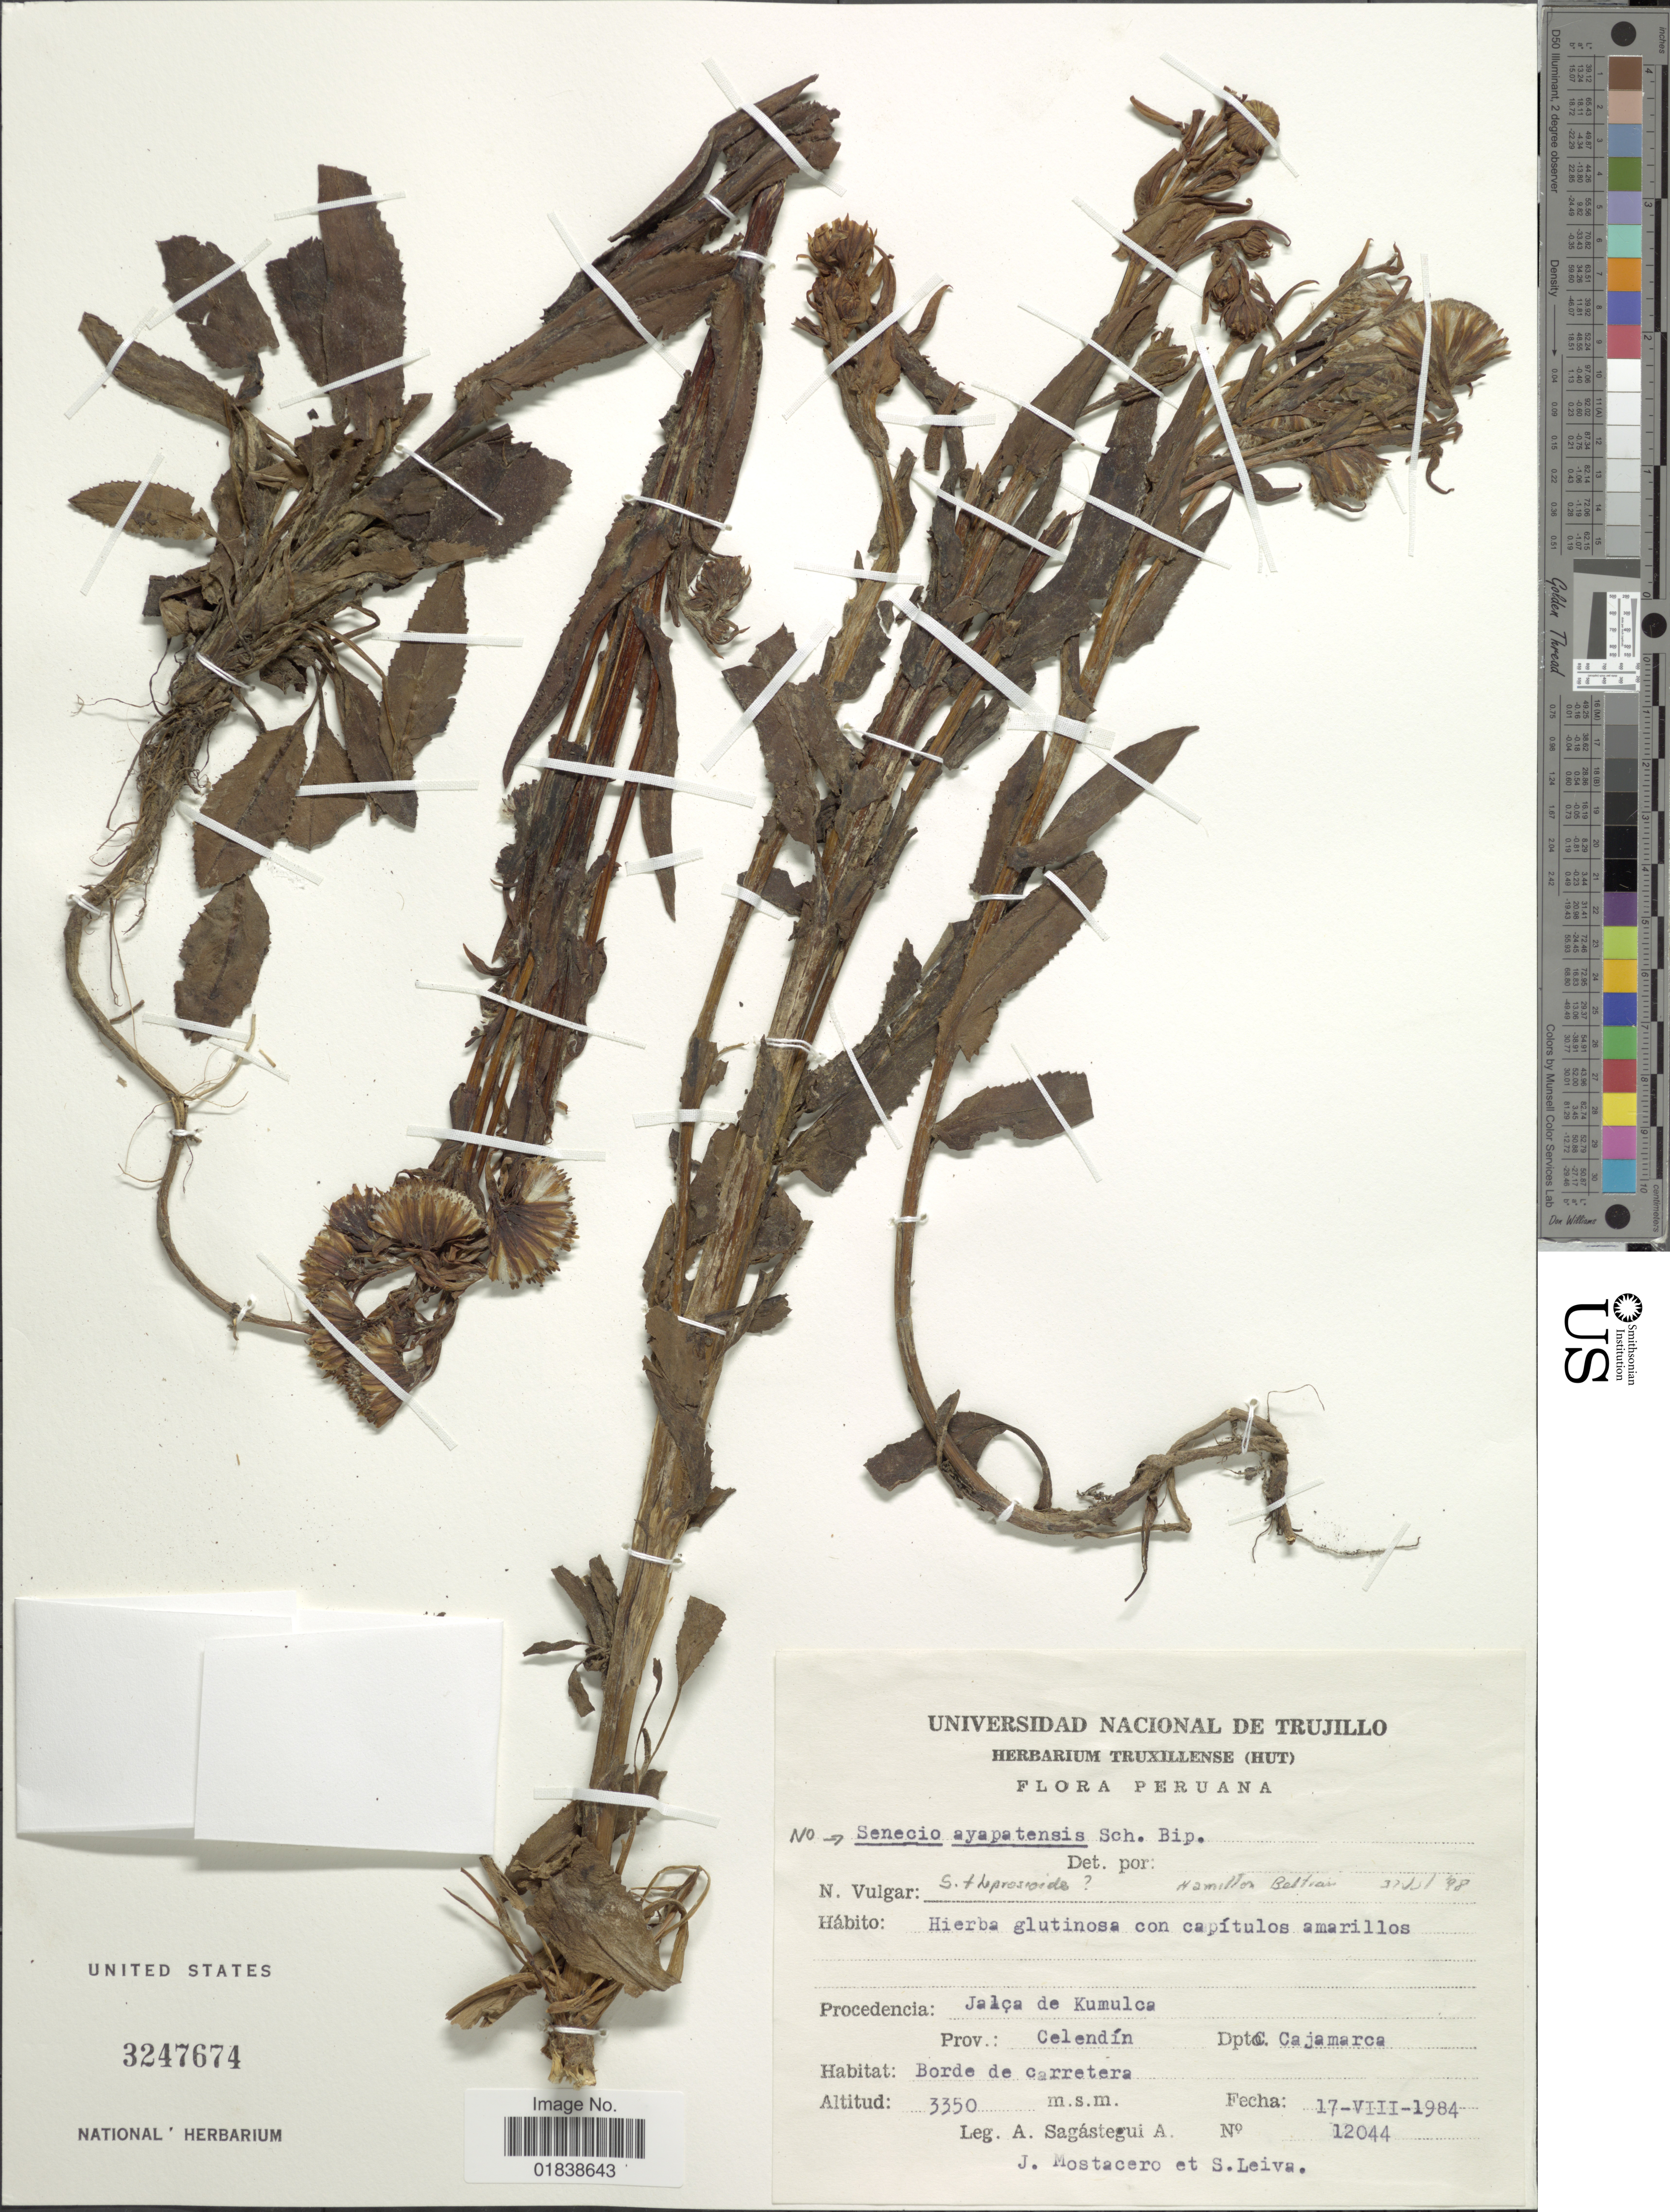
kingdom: Plantae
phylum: Tracheophyta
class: Magnoliopsida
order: Asterales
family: Asteraceae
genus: Senecio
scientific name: Senecio tephrosioides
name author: Turcz.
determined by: Salomon, Luciana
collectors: A. Sagástegui A., J. Mostacero & S. Leiva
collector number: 12044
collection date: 1984-08-17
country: Peru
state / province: Cajamarca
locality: Jalca de Kumulca, Prov. Celendin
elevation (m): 3350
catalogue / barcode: US 3247674